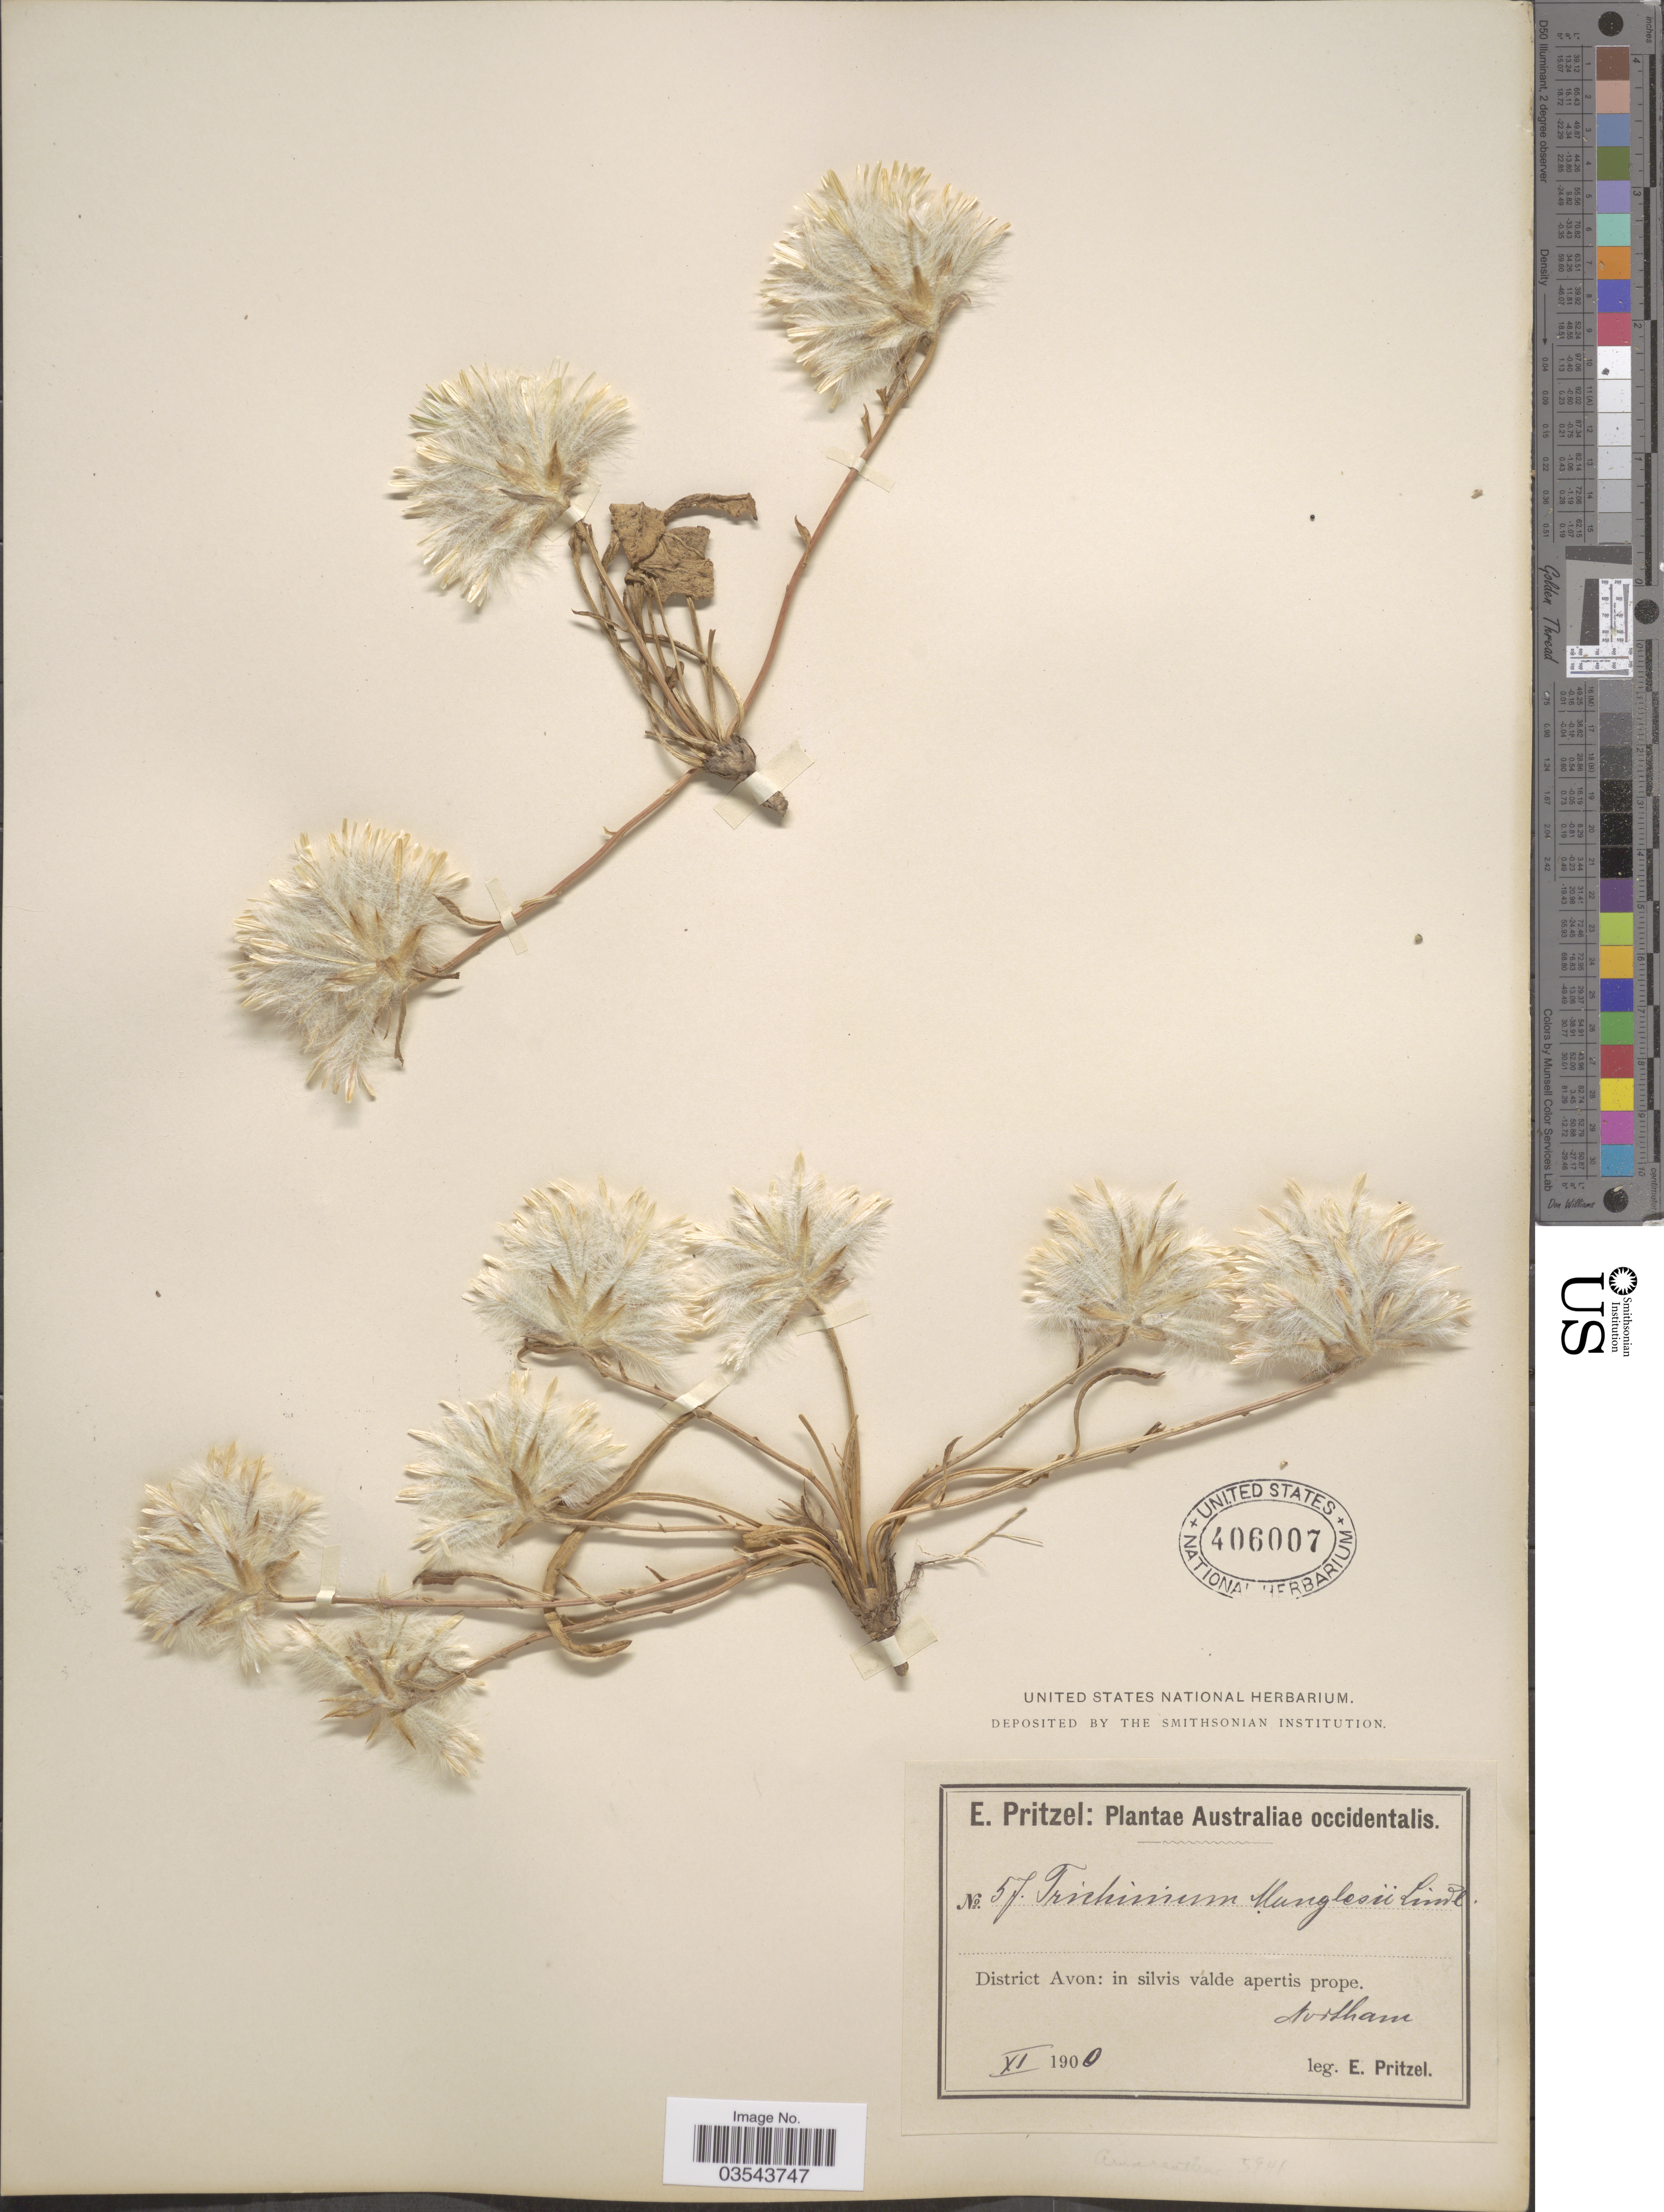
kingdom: Plantae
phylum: Tracheophyta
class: Magnoliopsida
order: Caryophyllales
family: Amaranthaceae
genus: Ptilotus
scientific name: Ptilotus manglesii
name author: F. Muell.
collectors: E. G. Pritzel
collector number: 57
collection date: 1900-11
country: Australia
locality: Australiae occidentalis. District Avon: in silvis valde apertis prope. Northam.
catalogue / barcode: US 406007